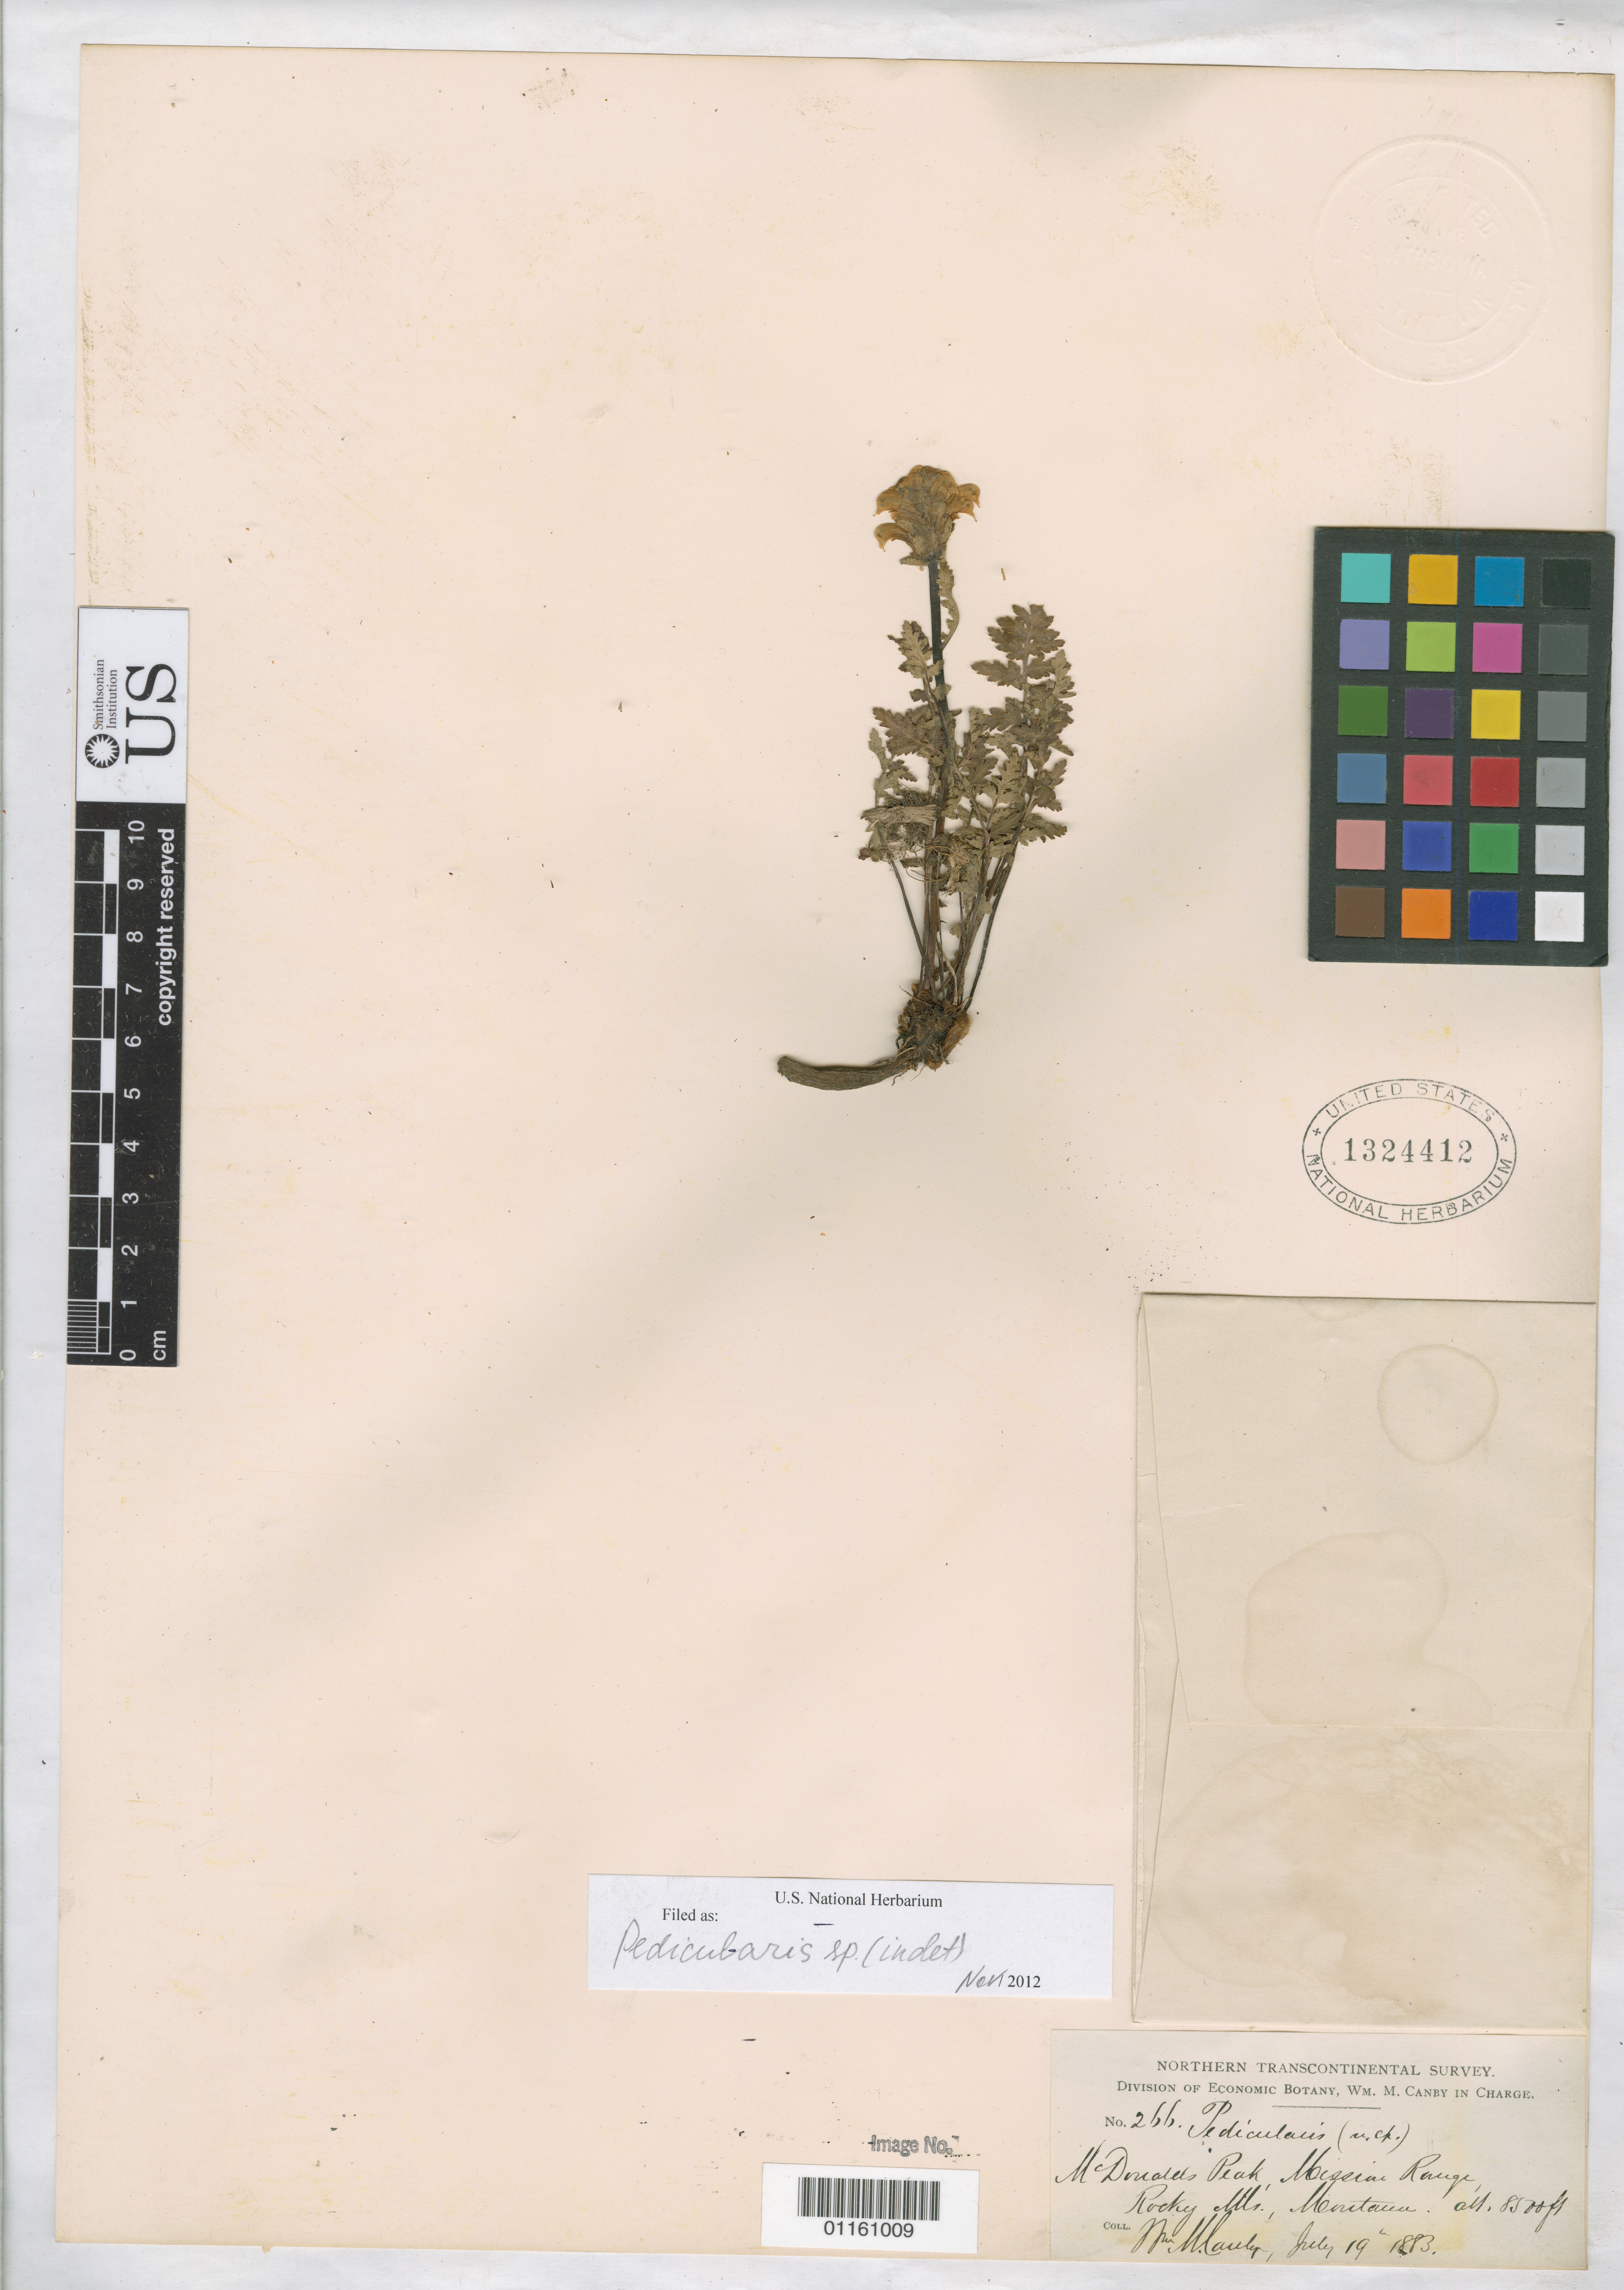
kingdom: Plantae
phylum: Tracheophyta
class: Magnoliopsida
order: Lamiales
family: Orobanchaceae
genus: Pedicularis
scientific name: Pedicularis sp.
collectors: W. M. Canby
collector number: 266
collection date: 1883-07-19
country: United States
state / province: Montana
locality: Mc Donald's Peak, [...] Range, Rocky Mts.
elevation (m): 2591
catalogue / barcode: US 1324412